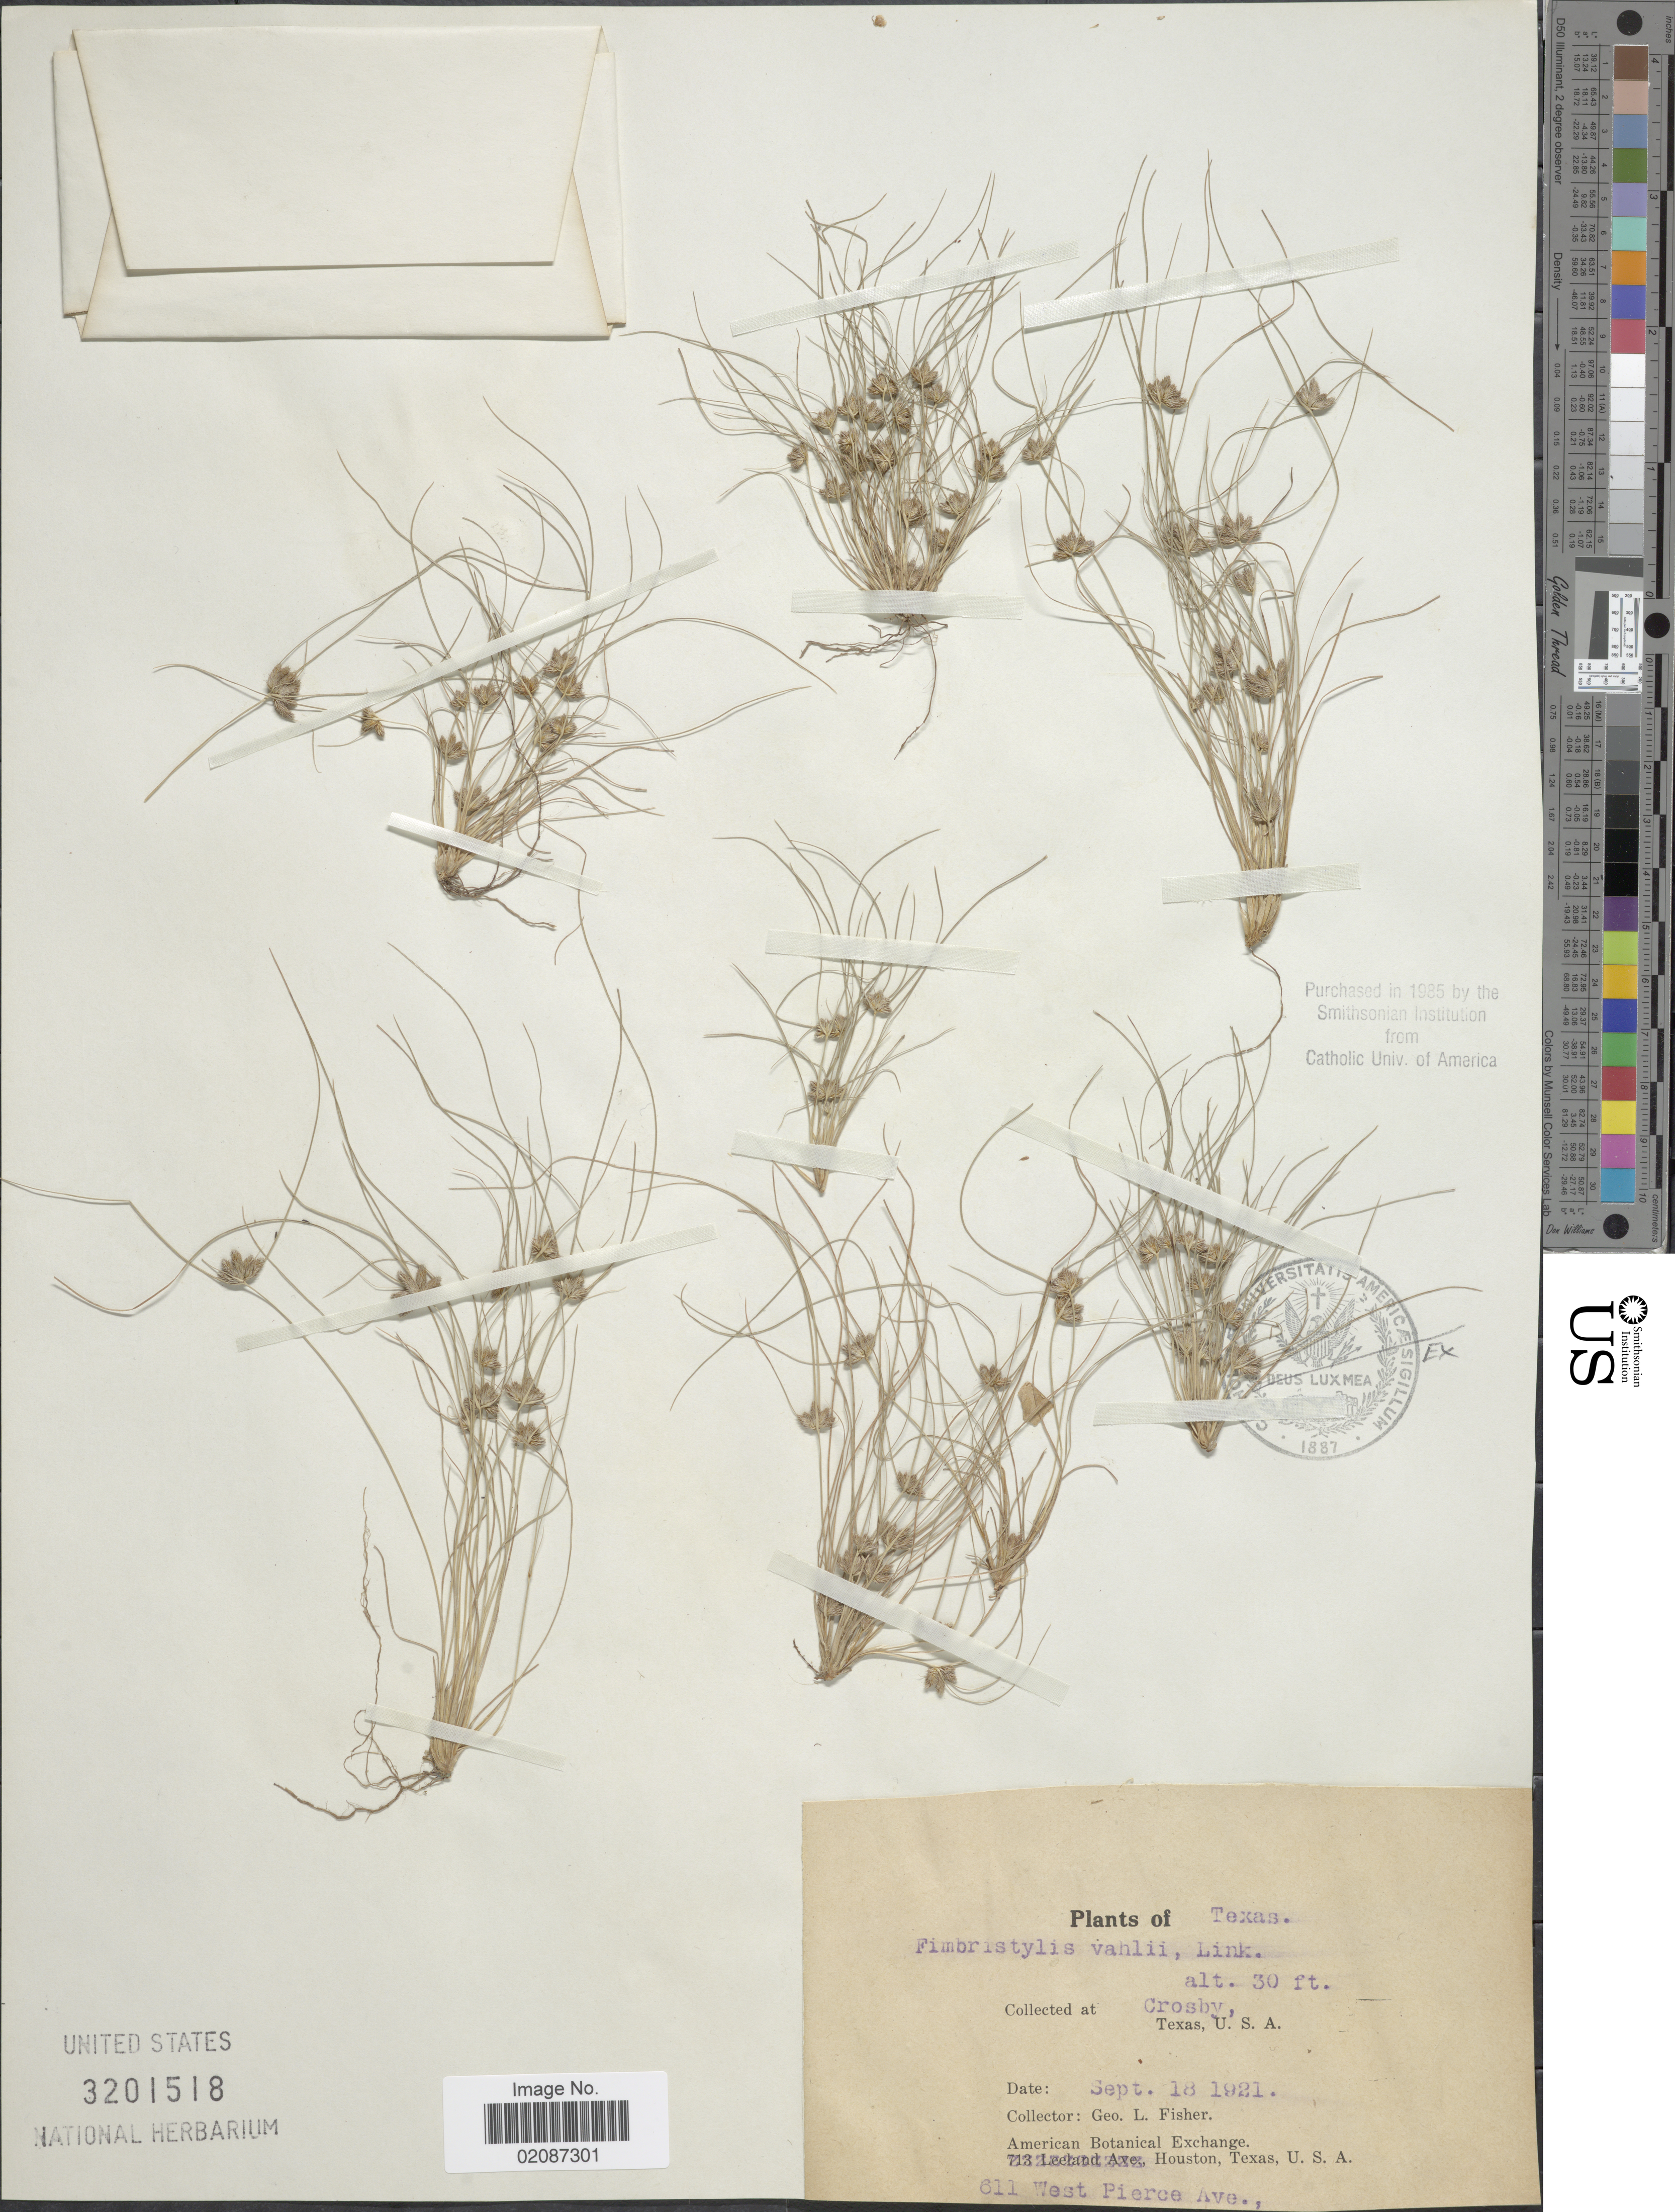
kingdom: Plantae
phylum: Tracheophyta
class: Liliopsida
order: Poales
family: Cyperaceae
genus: Fimbristylis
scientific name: Fimbristylis vahlii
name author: (Lam.) Link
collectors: G. L. Fisher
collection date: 1921-09-18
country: United States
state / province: Texas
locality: Crosby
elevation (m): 9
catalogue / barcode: US 3201518